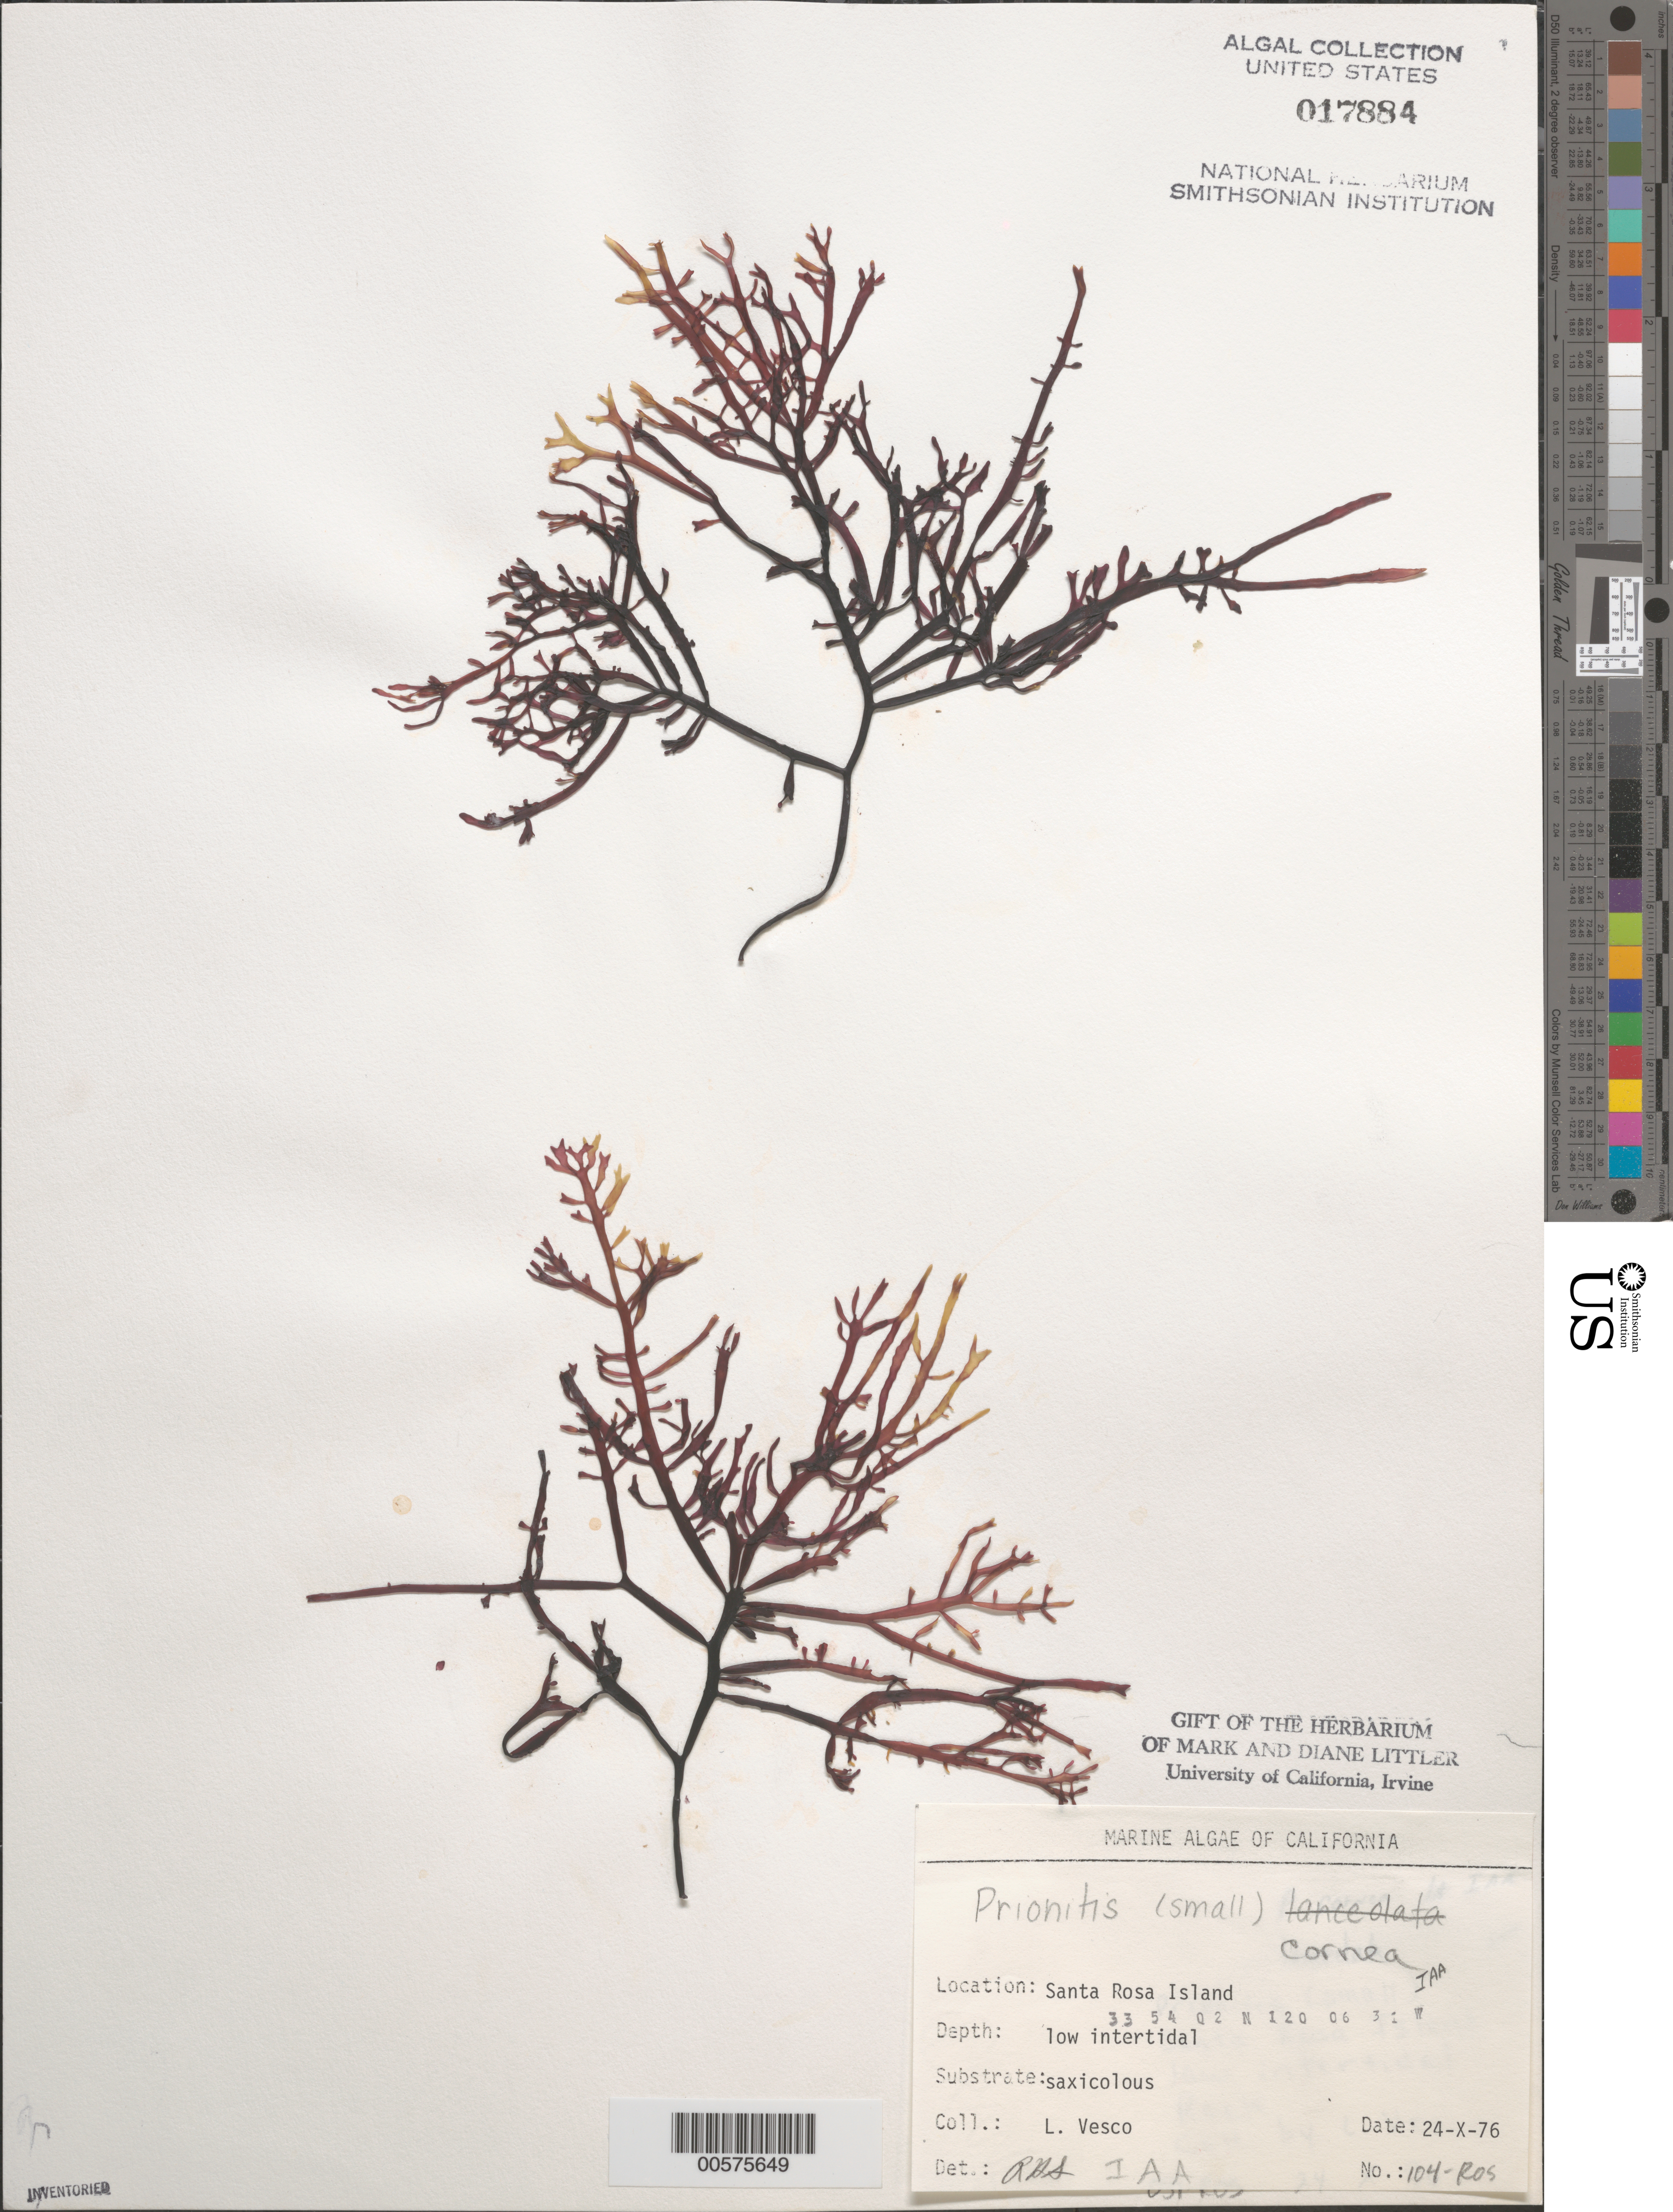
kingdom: Plantae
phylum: Rhodophyta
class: Florideophyceae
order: Halymeniales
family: Halymeniaceae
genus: Grateloupia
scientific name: Grateloupia cornea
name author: Okamura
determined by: Algae name updating Project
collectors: L. Vesco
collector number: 104-ros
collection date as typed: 24 Oct 1976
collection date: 1976-10-24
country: United States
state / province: California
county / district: Santa Barbara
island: Santa Rosa Island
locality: Johnson's Lee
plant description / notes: BLM-SOCALBIGHT Rocky Intertidal Survey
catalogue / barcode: US 17884